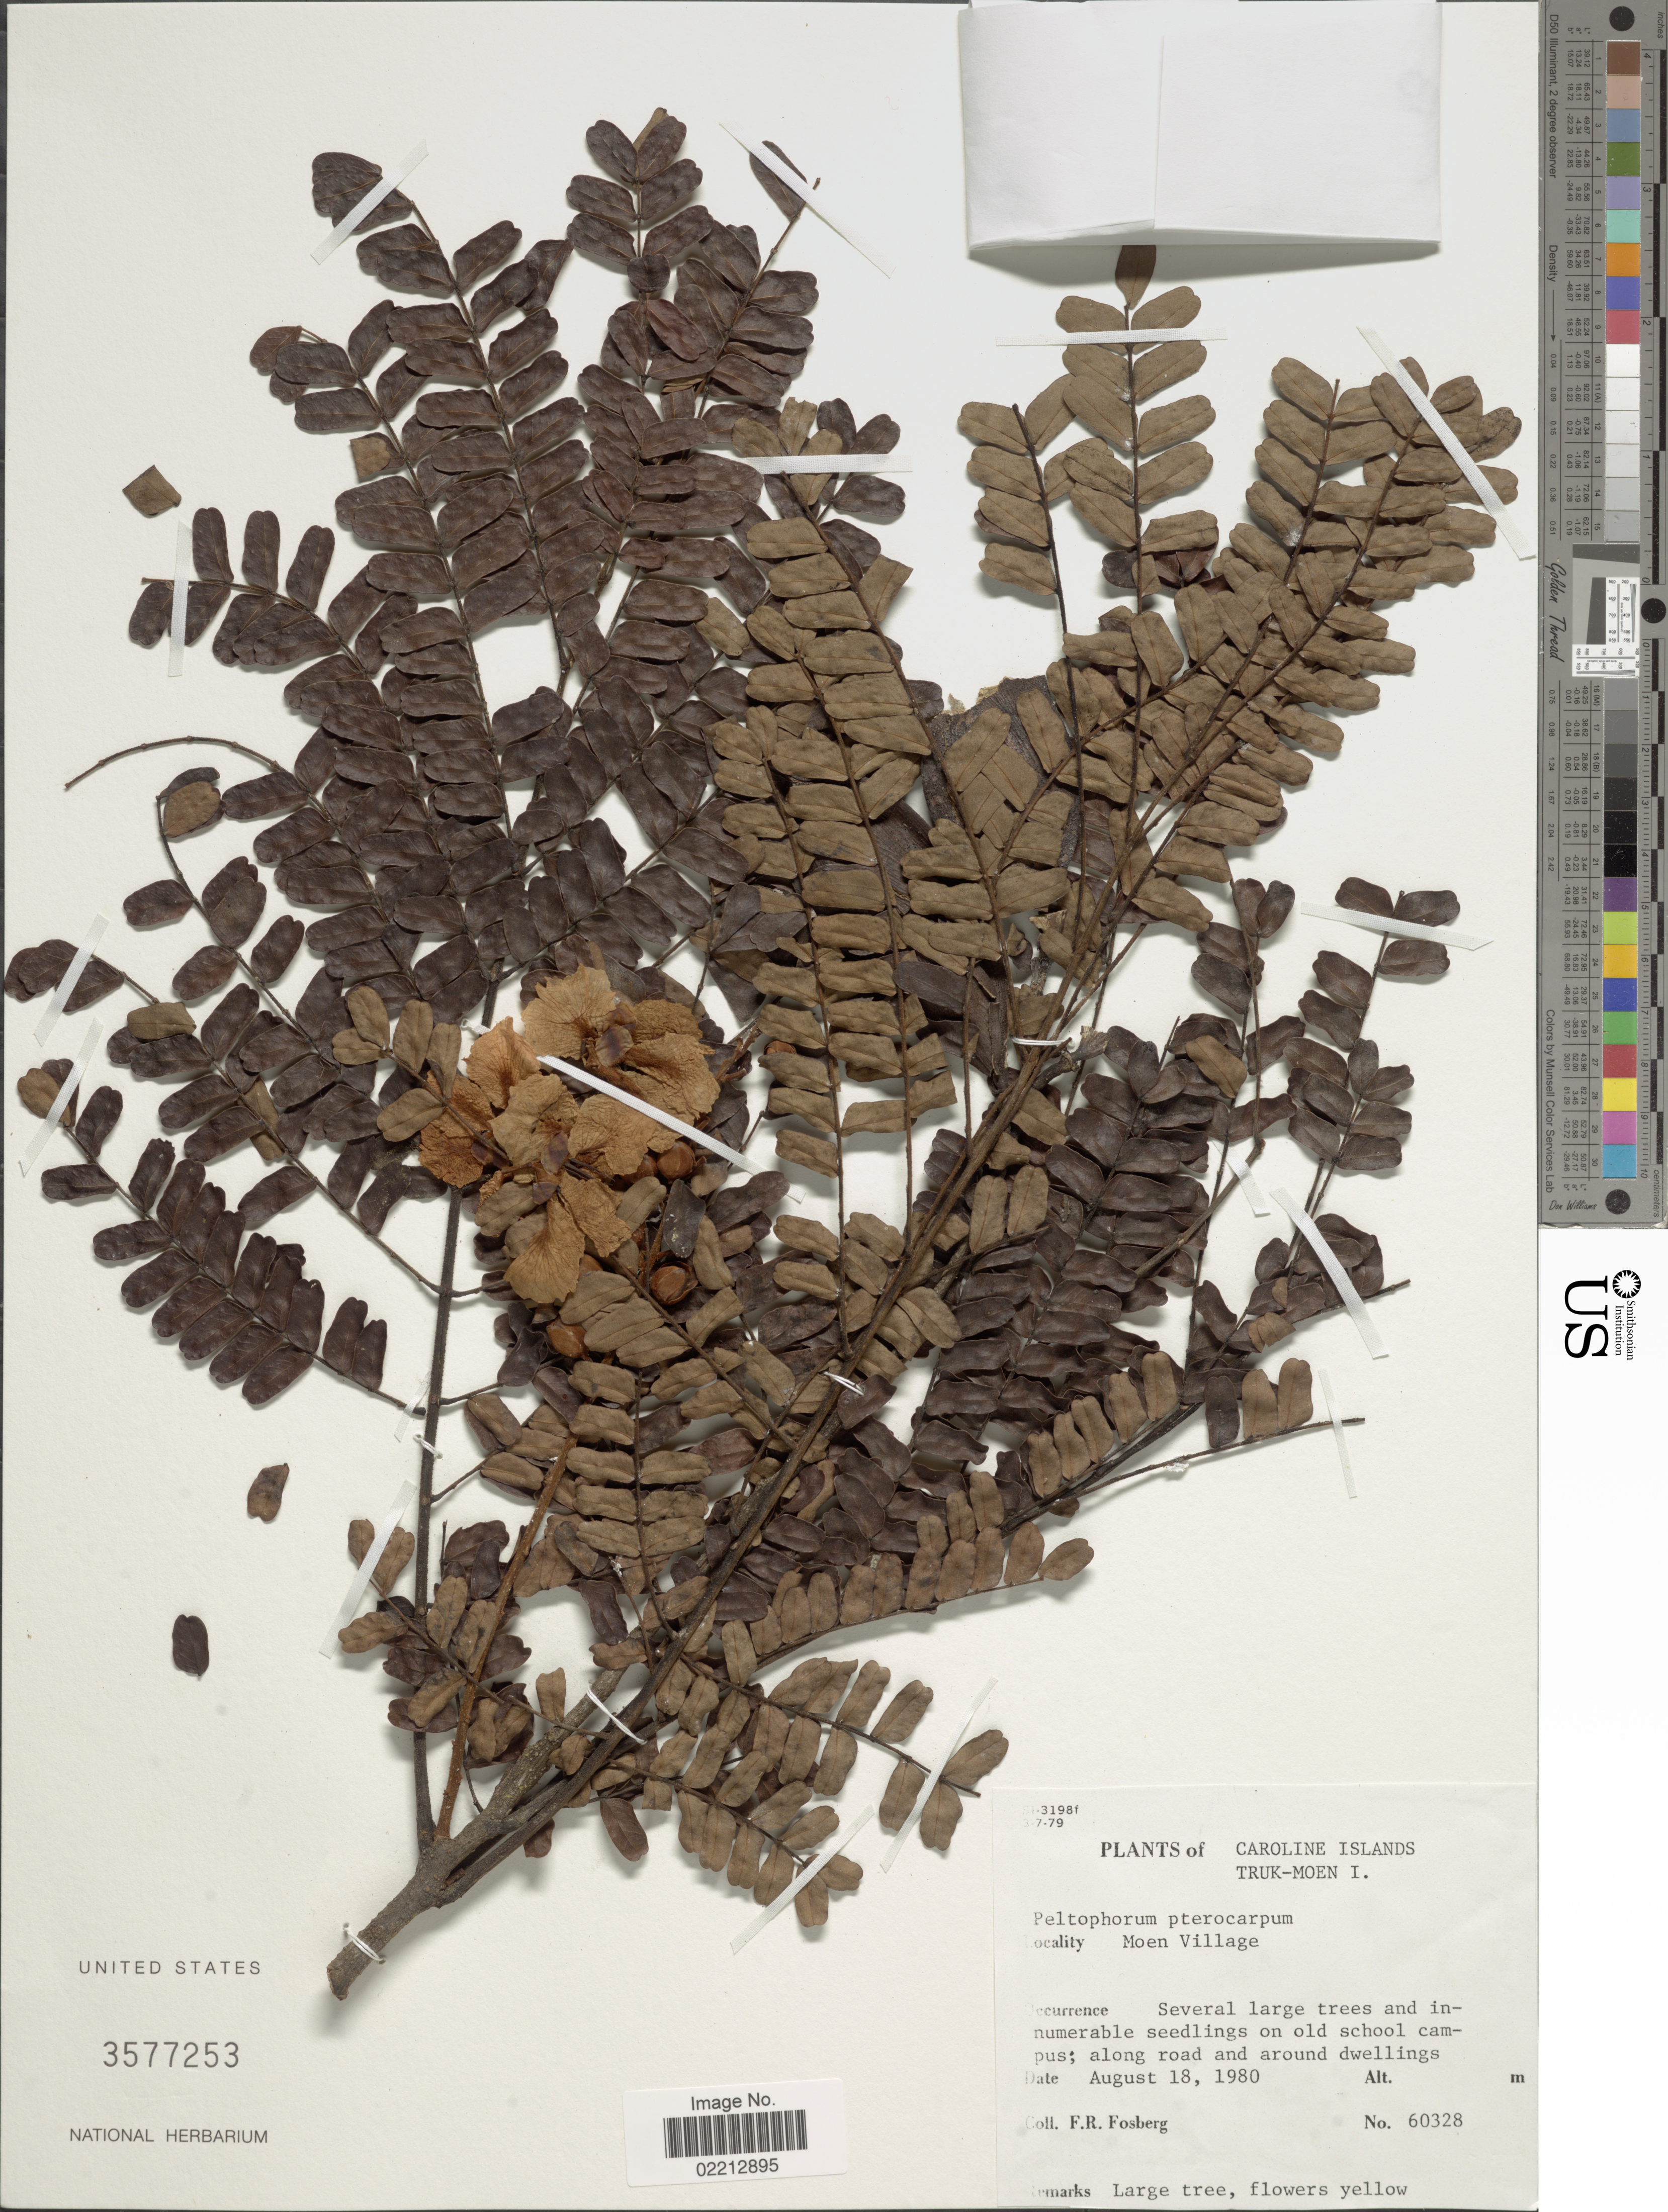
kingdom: Plantae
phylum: Tracheophyta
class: Magnoliopsida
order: Fabales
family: Fabaceae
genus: Peltophorum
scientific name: Peltophorum pterocarpum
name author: (DC.) Backer ex K. Heyne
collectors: F. R. Fosberg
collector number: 60328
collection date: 1980-08-18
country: Micronesia, Federated States of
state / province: Truk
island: Moen [Wono]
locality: Caroline Islands, Truk-Moen I., Moen Village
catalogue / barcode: US 3577253